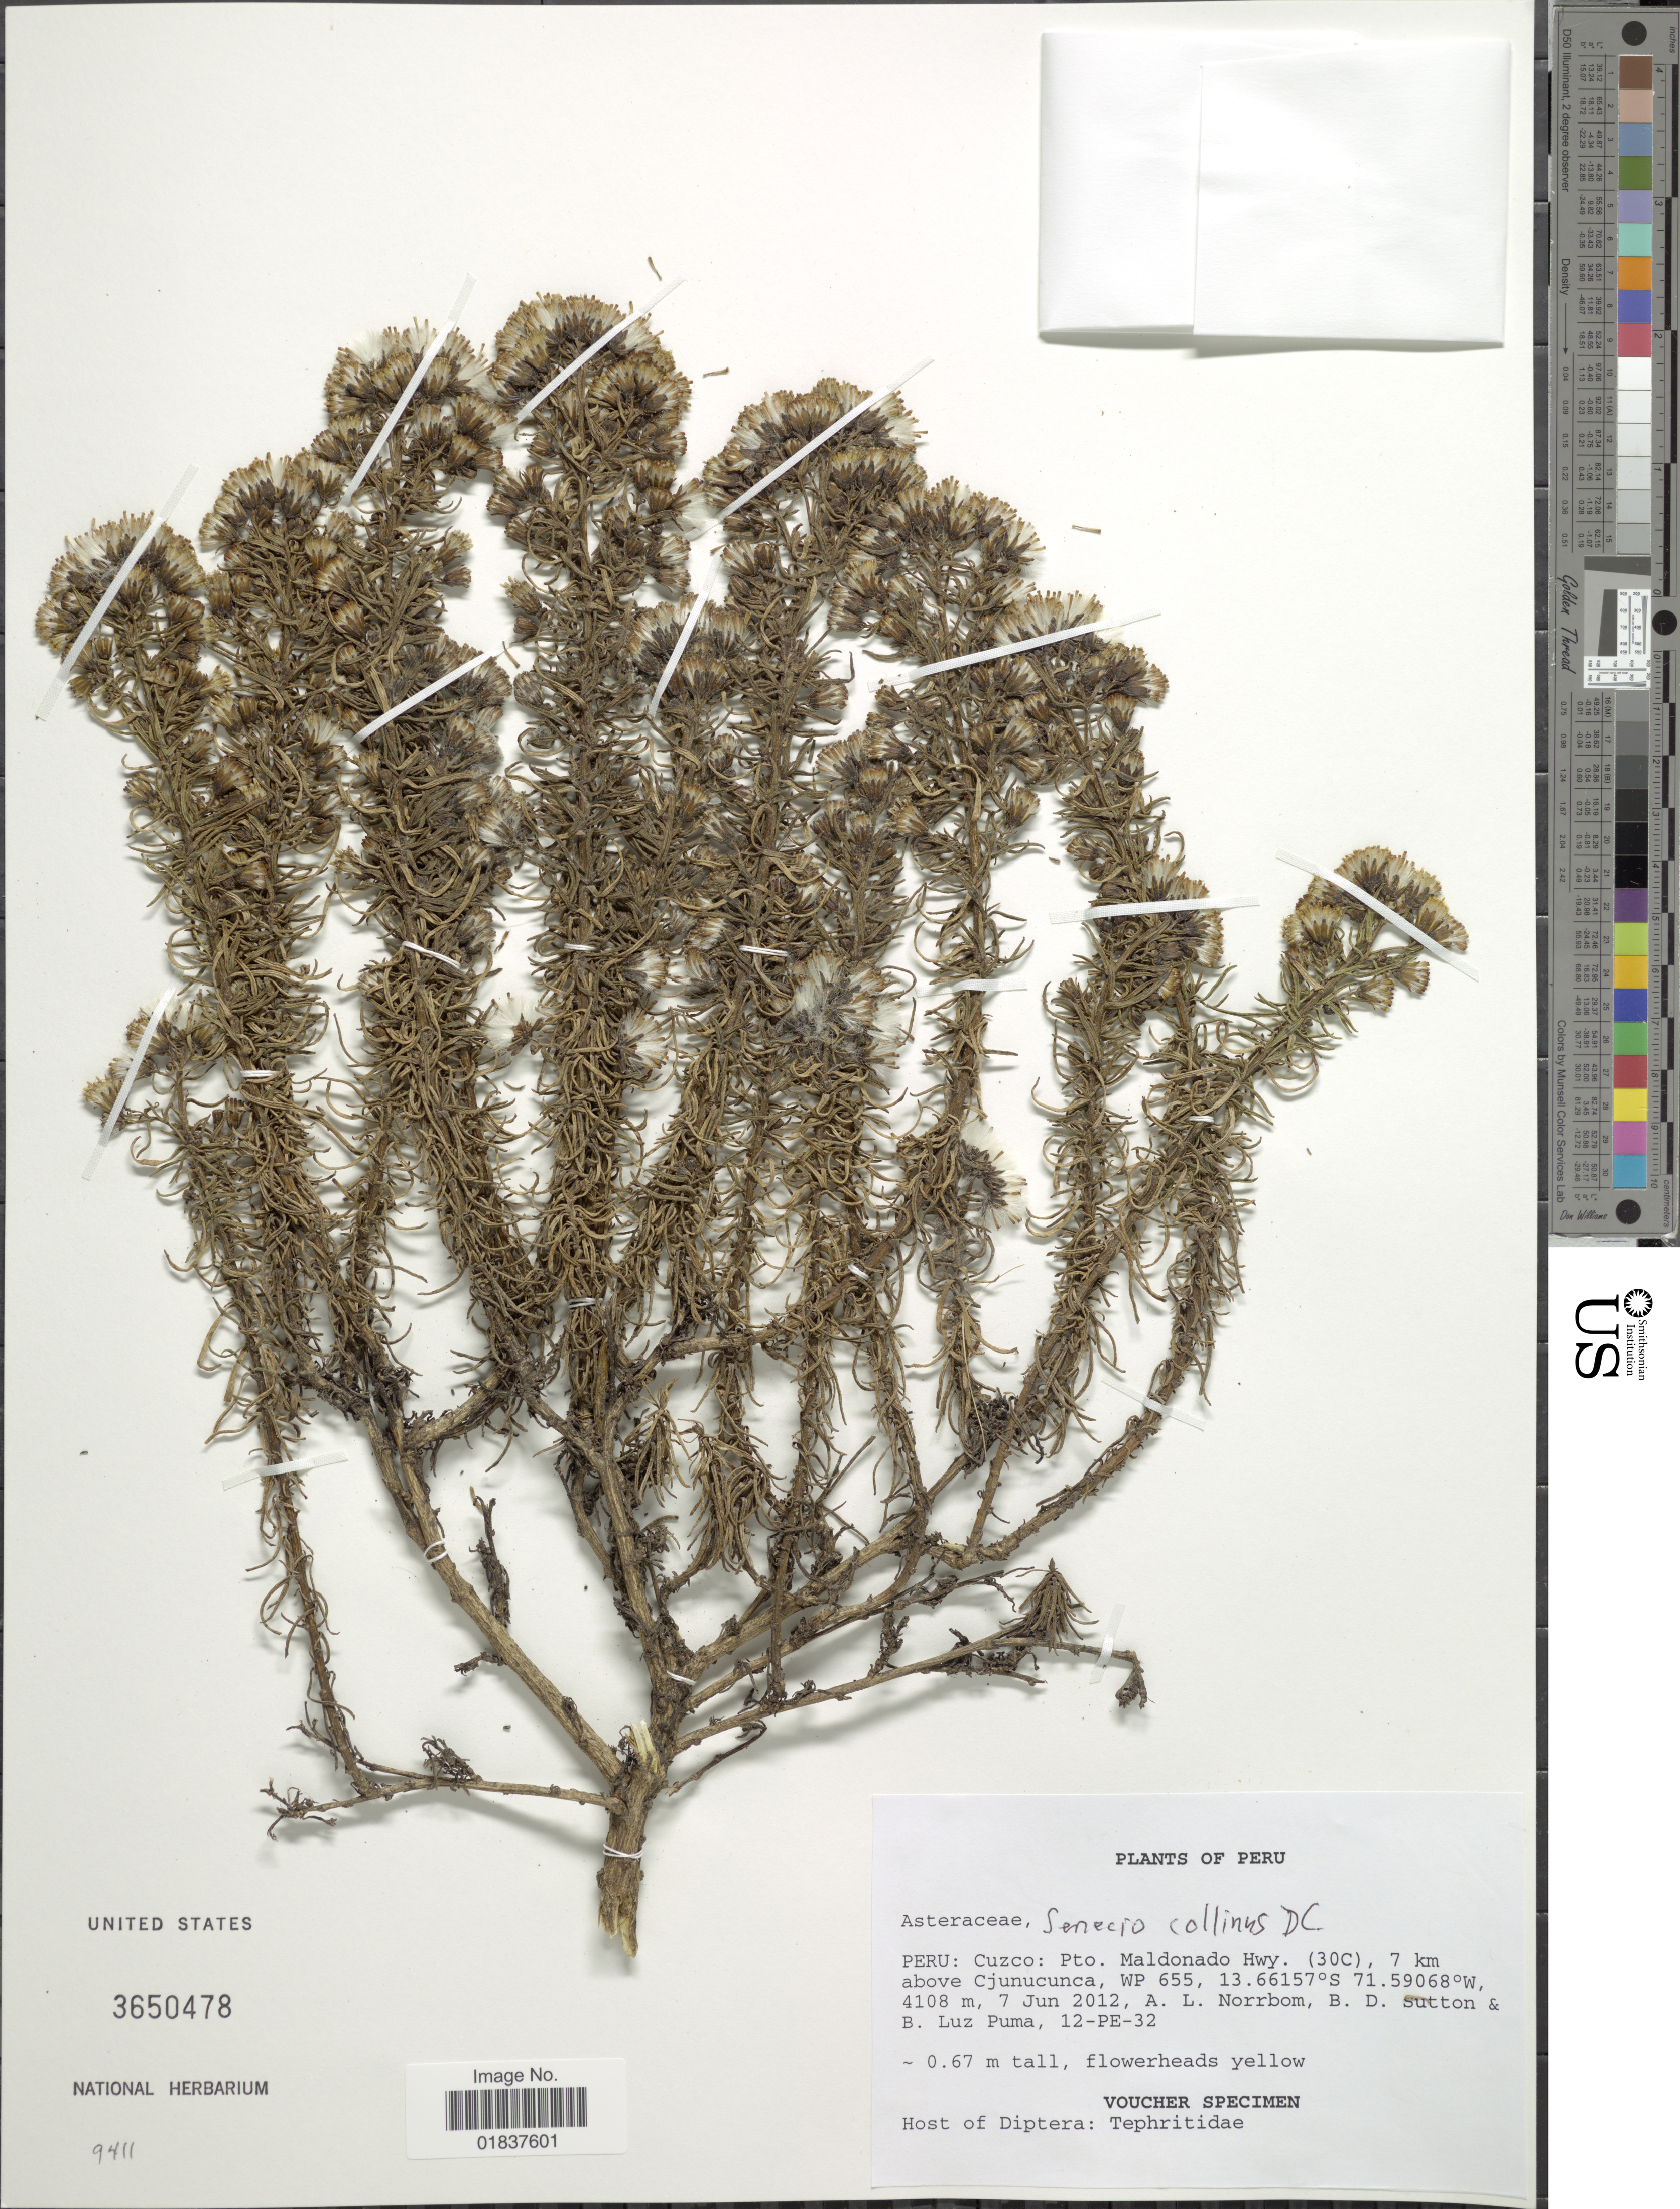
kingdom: Plantae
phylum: Tracheophyta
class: Magnoliopsida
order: Asterales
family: Asteraceae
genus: Senecio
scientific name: Senecio collinus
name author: DC.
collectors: A. L. Norrbom, B. Sutton & B. Luz Puma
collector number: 12-PE-32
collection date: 2012-06-07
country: Peru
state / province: Cusco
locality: Cuzco: Pto. Maldonado Hwy. (30C), 7 km above Cjunucunca, WP 655,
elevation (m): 4108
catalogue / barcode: US 3650478